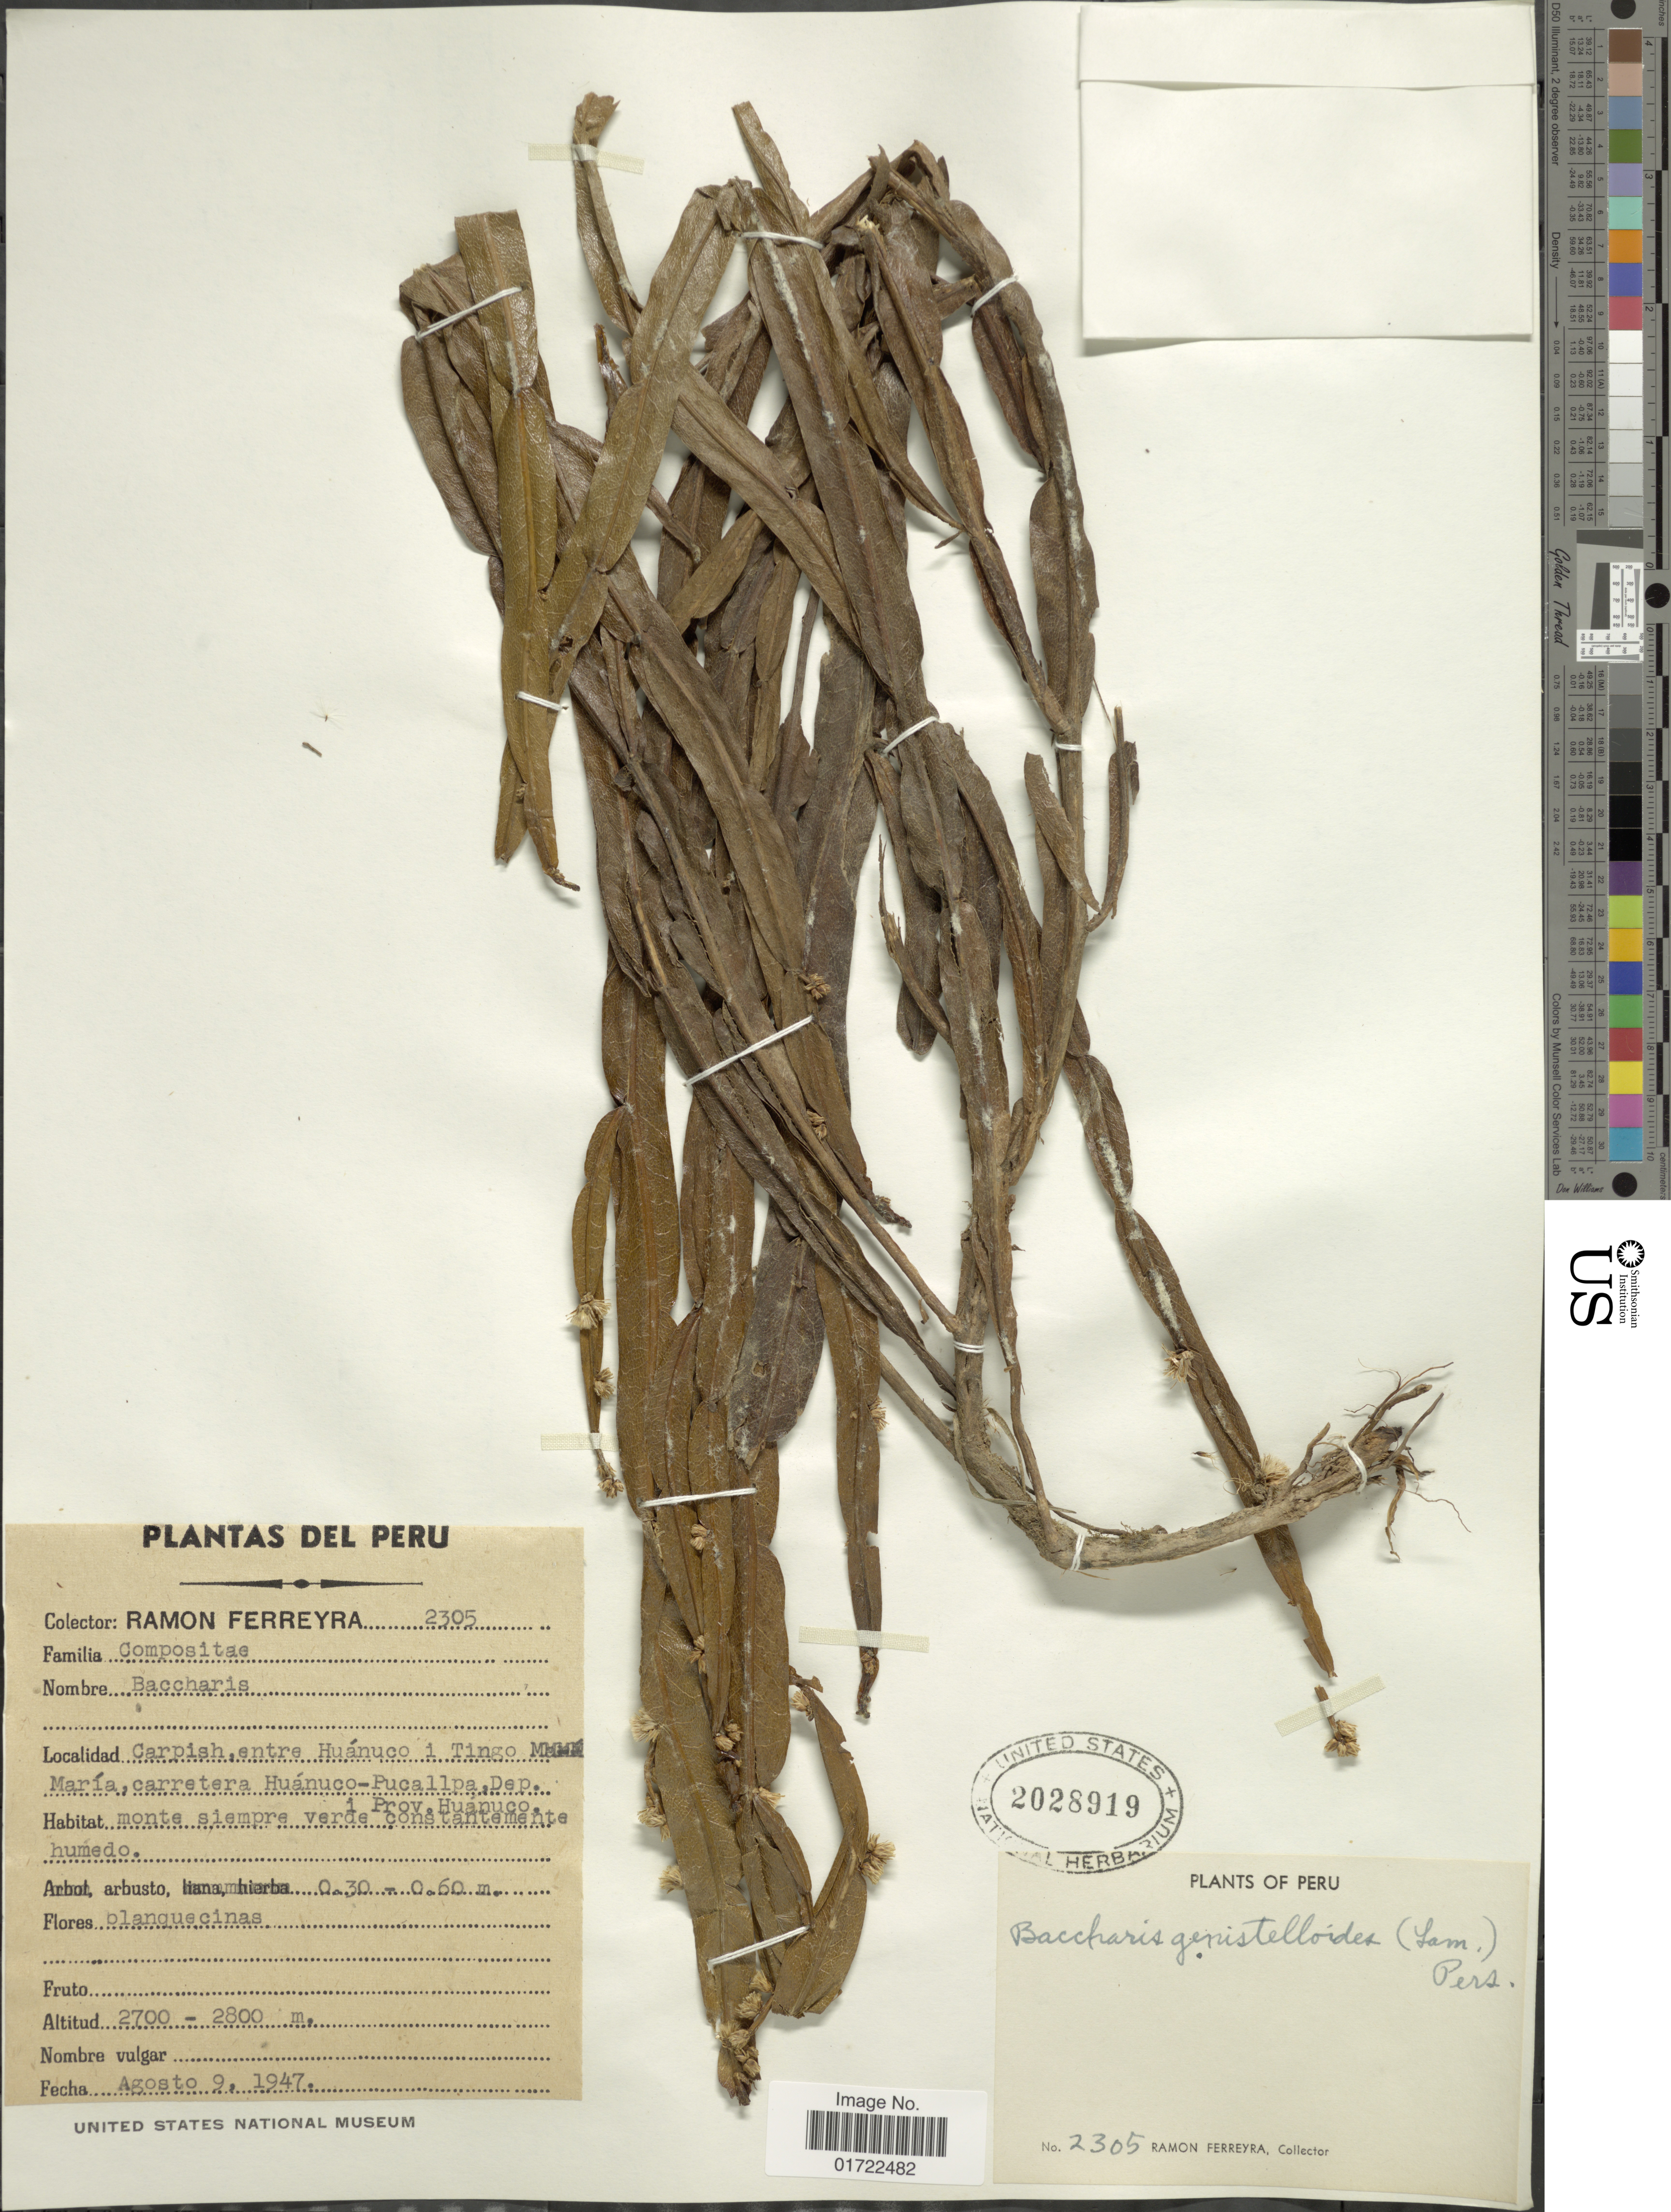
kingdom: Plantae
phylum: Tracheophyta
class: Magnoliopsida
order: Asterales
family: Asteraceae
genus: Baccharis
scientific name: Baccharis genistelloides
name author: (Lam.) Pers.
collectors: R. A. Ferreyra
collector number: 2305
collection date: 1947-08-09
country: Peru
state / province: Huánuco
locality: Carpish, entre Huanuco i Tingo Mara, carretera Huanuco-Pucallpa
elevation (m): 2700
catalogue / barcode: US 2028919